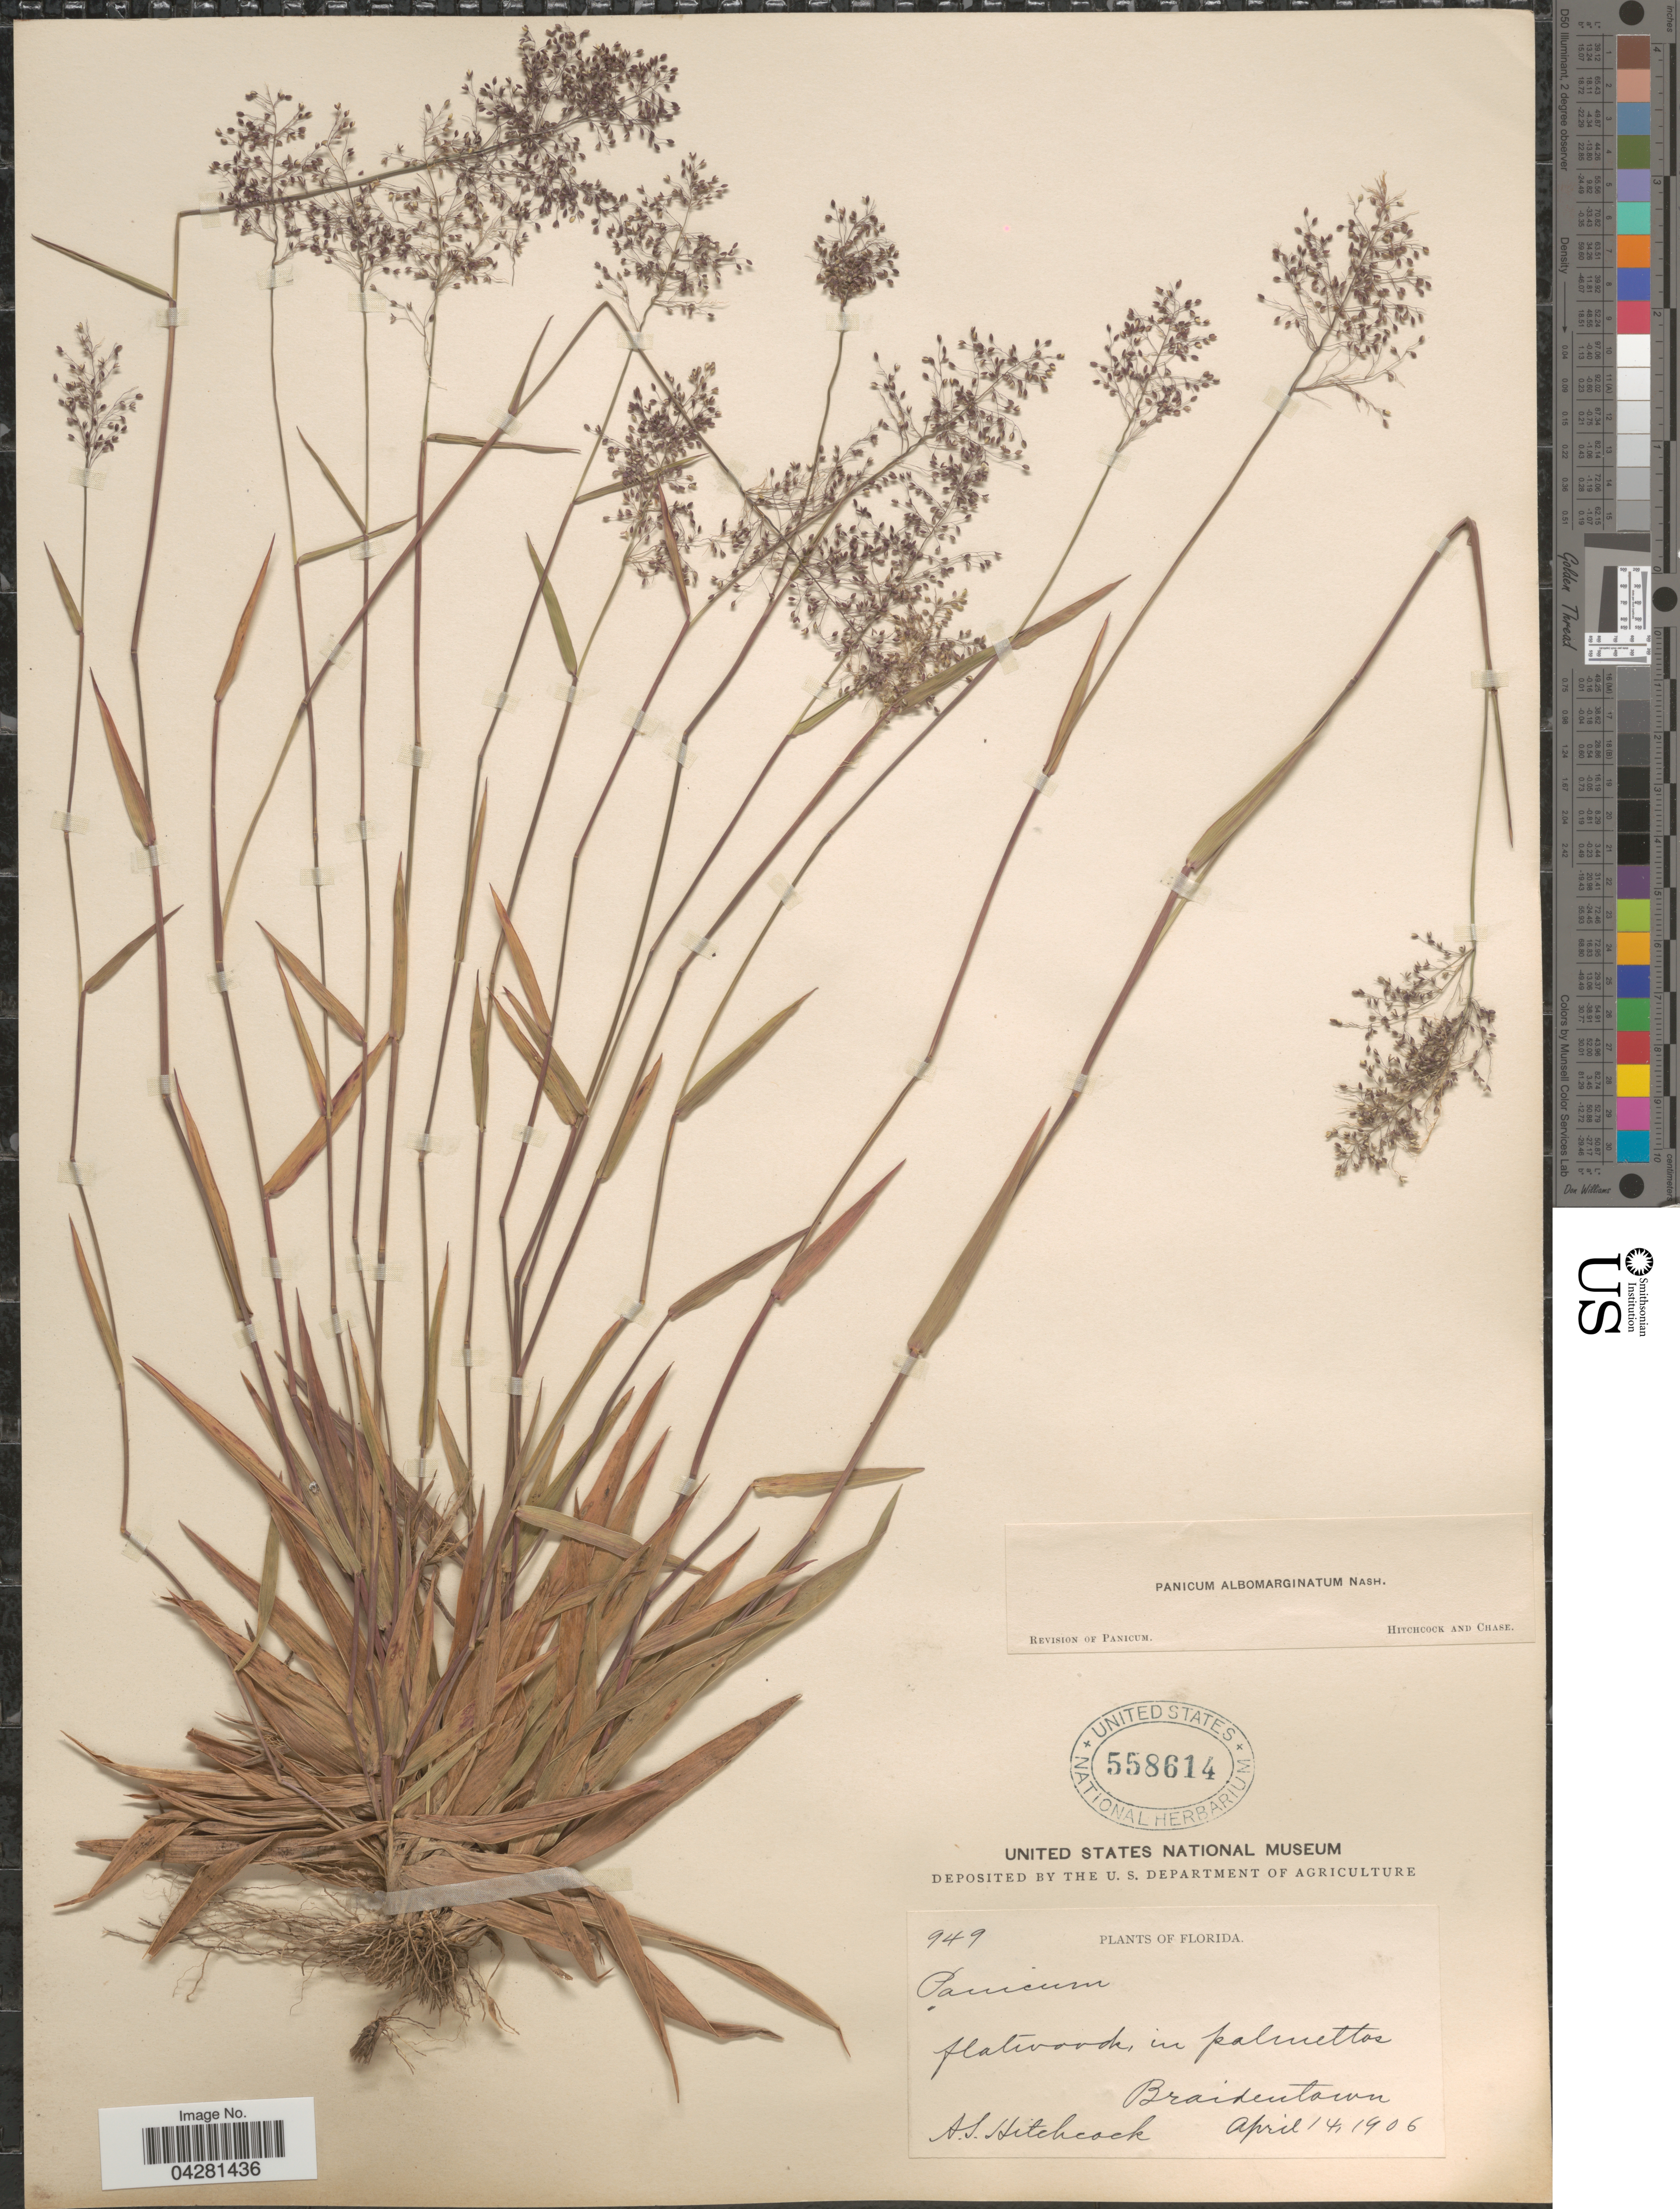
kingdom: Plantae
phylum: Tracheophyta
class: Liliopsida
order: Poales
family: Poaceae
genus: Dichanthelium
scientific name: Dichanthelium dichotomum var. unciphyllum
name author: (Trin.) Davidse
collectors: A. S. Hitchcock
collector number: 949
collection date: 1906-04-14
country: United States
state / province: Florida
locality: Flatwoods, in palmettos Braidentown.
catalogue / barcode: US 558614